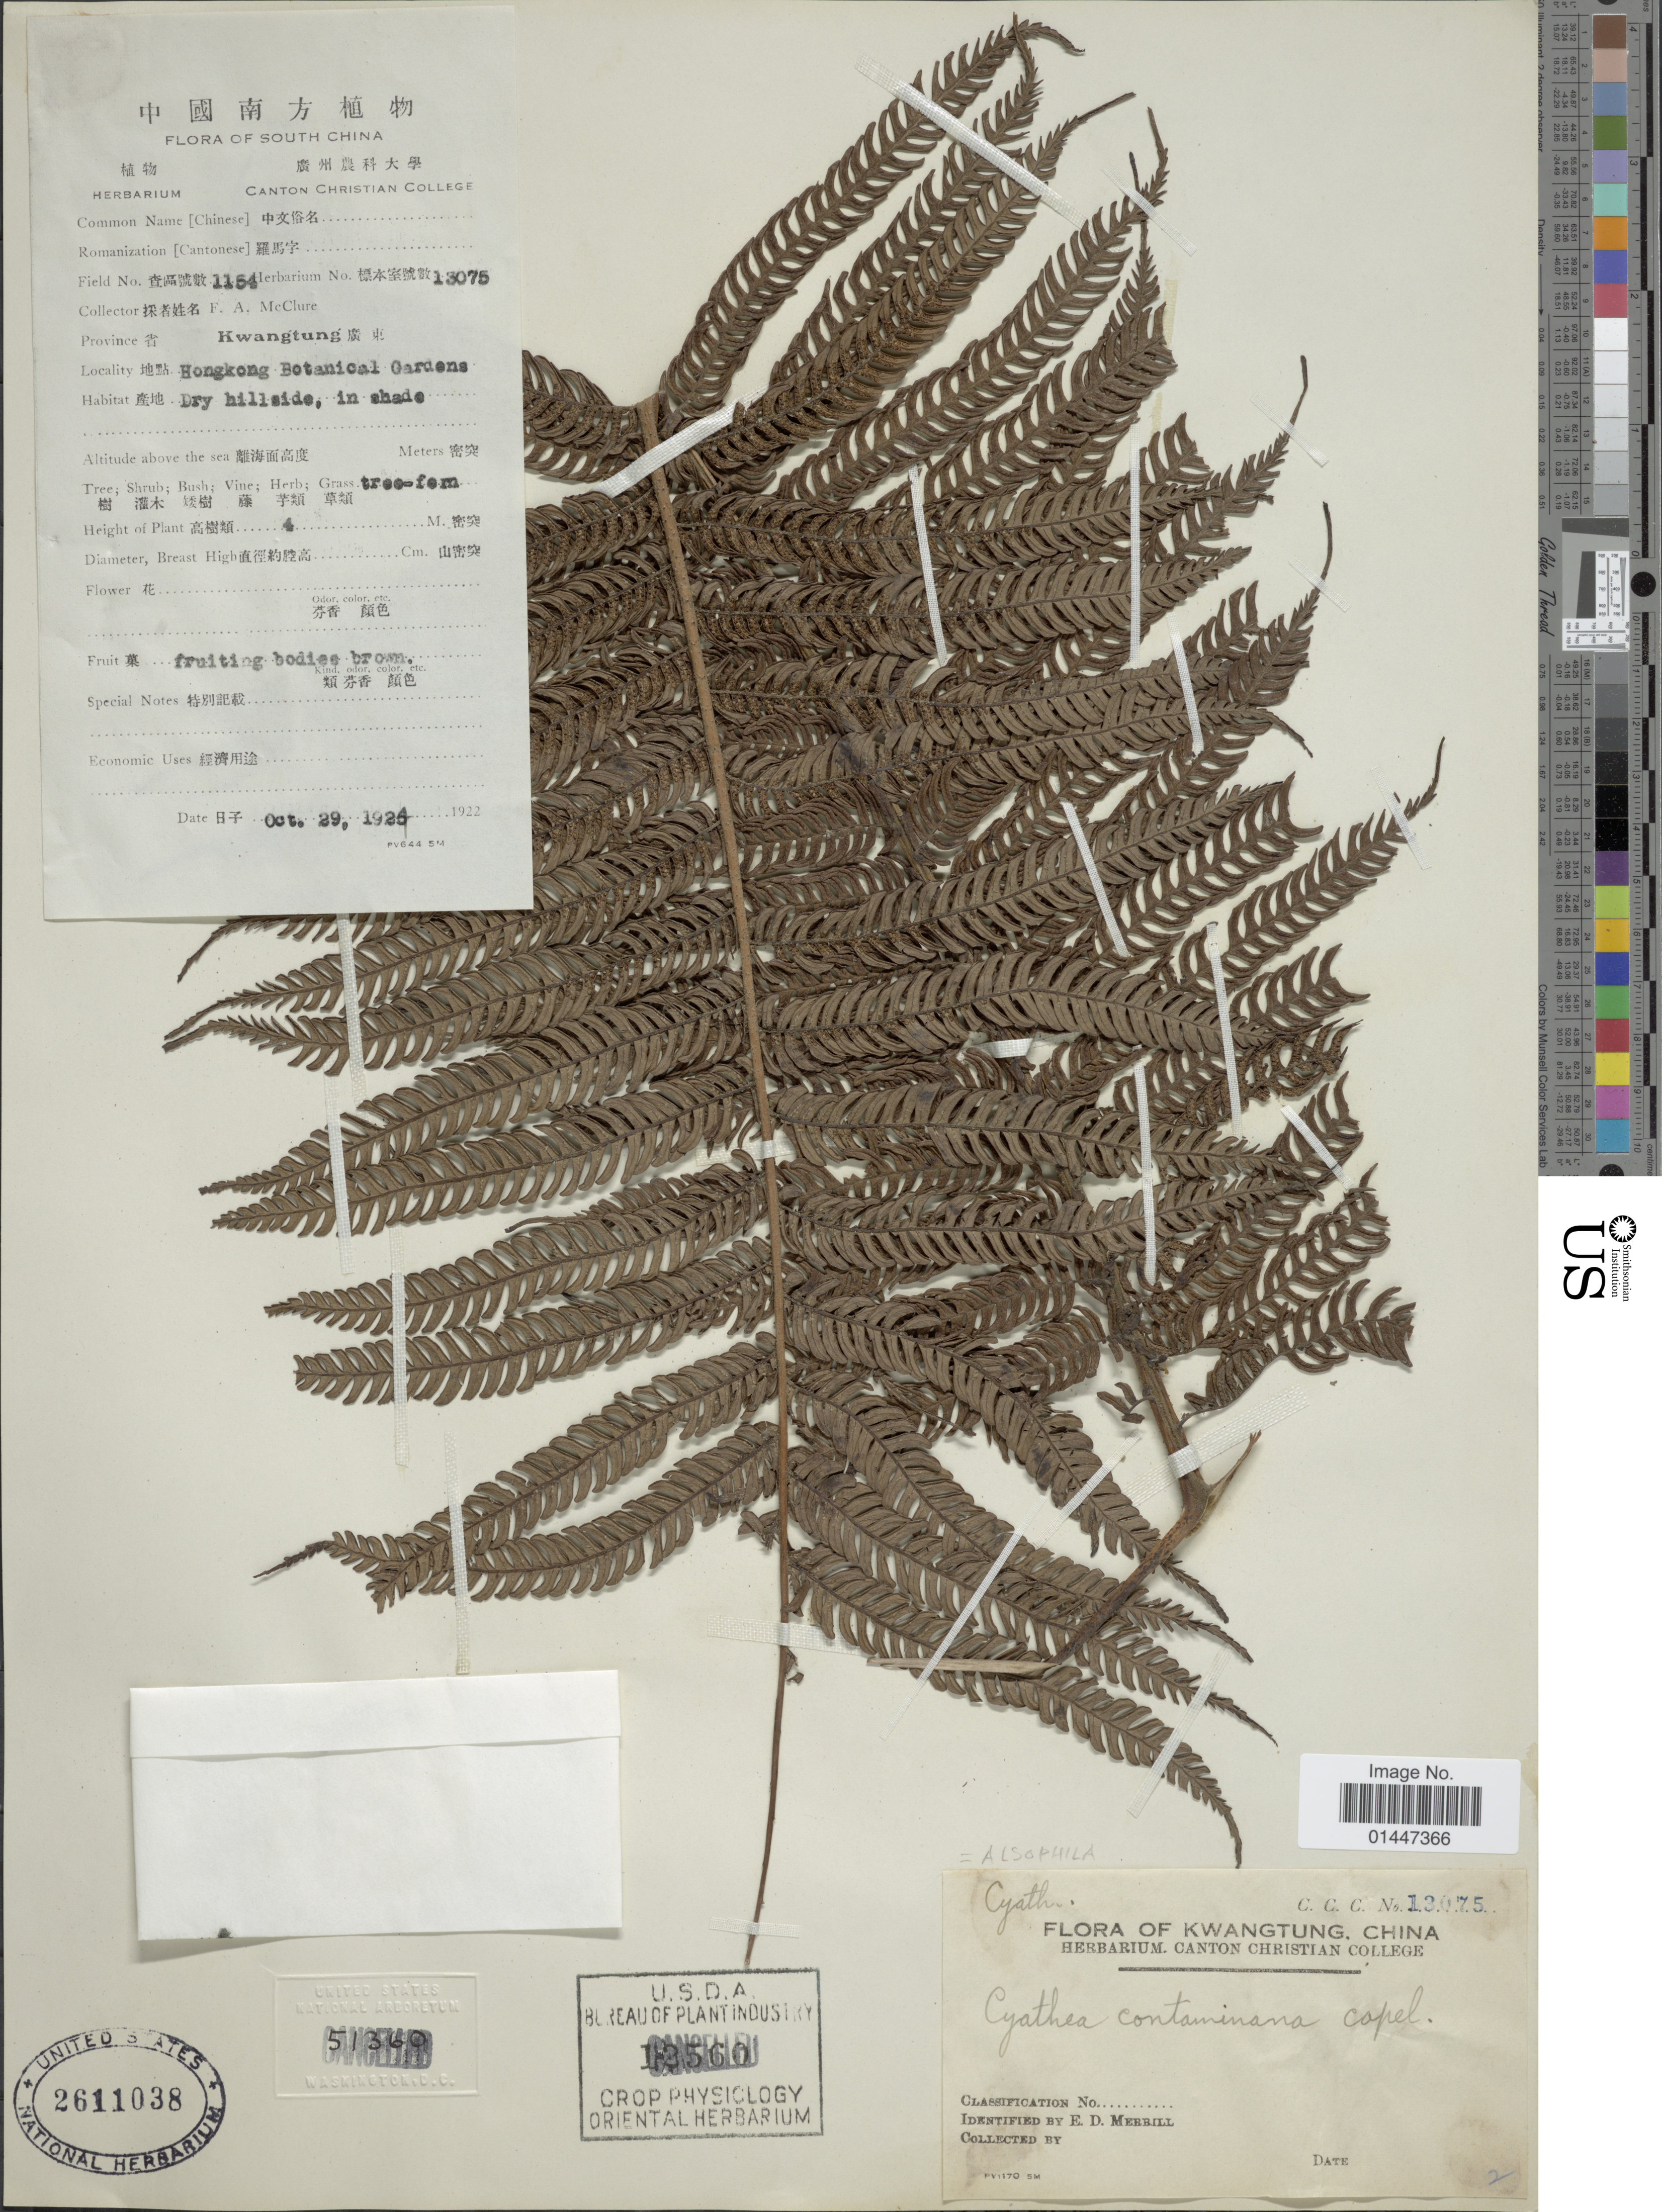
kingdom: Plantae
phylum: Tracheophyta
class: Polypodiopsida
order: Cyatheales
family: Cyatheaceae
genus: Sphaeropteris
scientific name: Sphaeropteris glauca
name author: (Blume) R.M. Tryon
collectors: F. A. McClure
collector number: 1154/13075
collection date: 1925-10-29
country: China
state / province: Guangdong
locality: South China. Province: Kwangtung. Locality: HongKong Botanical Gardens. Habitat Dry hillside, in shade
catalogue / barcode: US 2611038